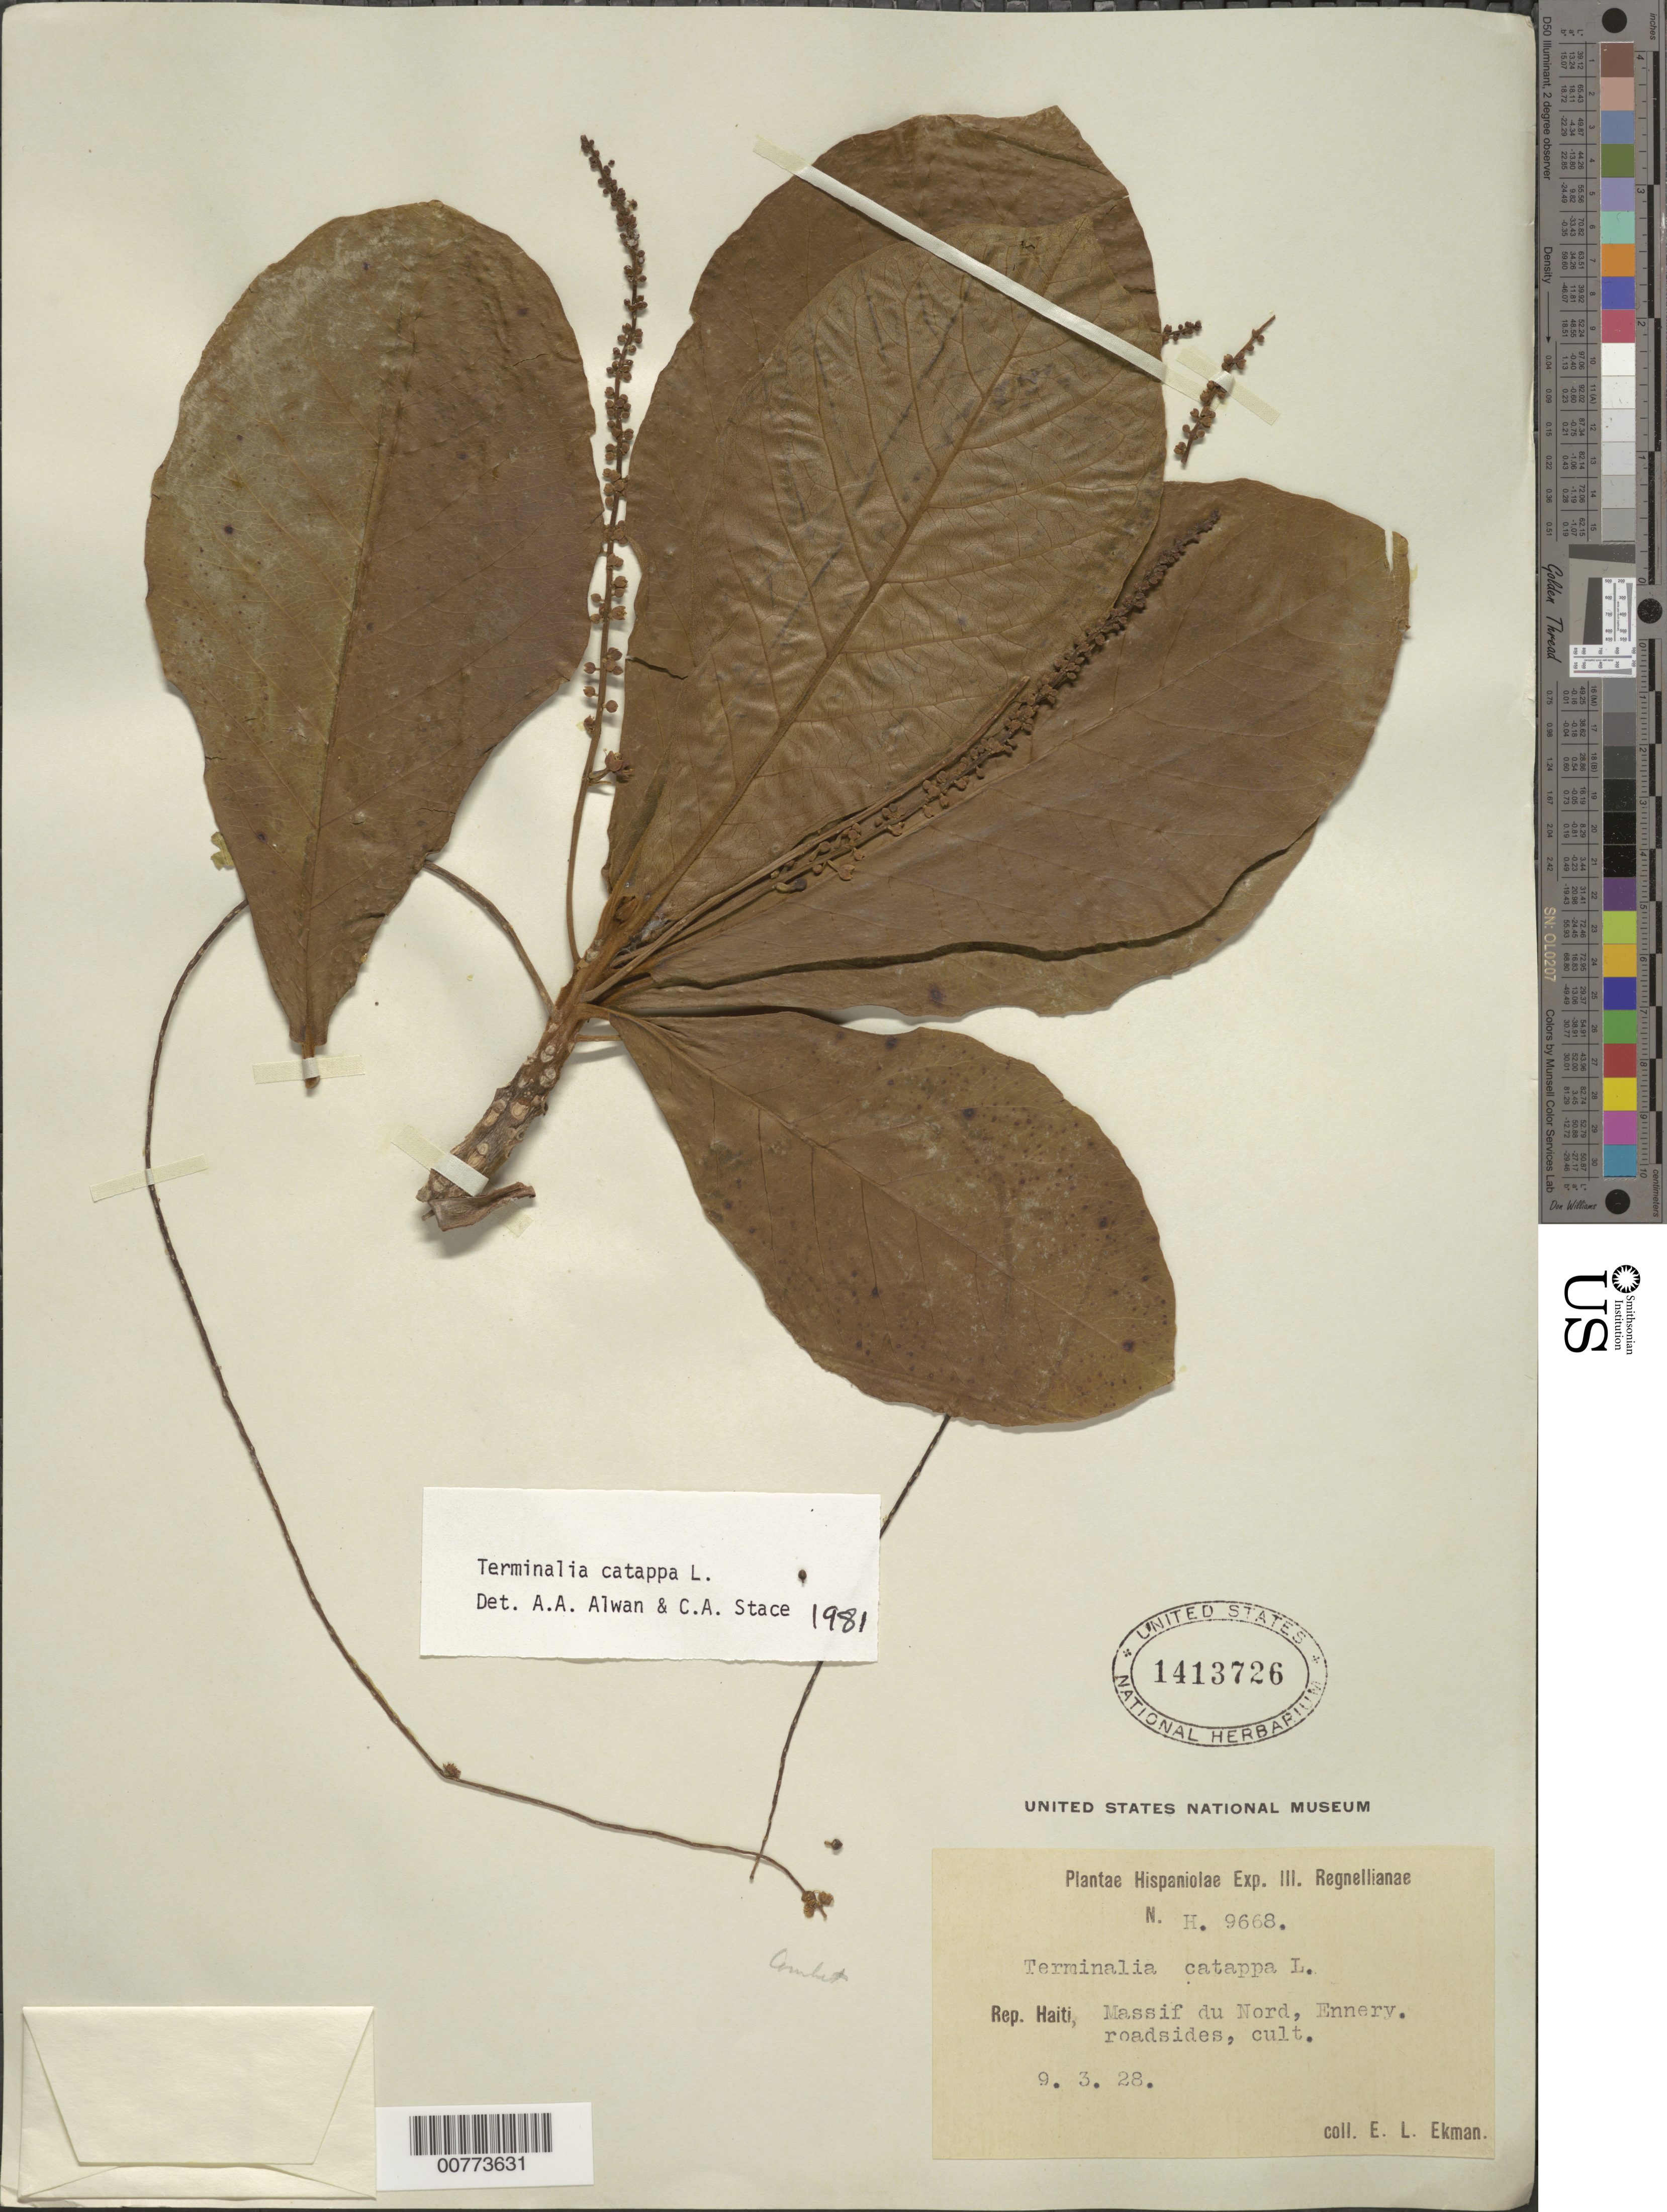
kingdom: Plantae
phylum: Tracheophyta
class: Magnoliopsida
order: Myrtales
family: Combretaceae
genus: Terminalia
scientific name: Terminalia catappa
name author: L.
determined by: Alwan, A. R.; Stace, C. A.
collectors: E. L. Ekman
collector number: H 9668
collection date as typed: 09 Mar 1928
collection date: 1928-03-09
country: Haiti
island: Hispaniola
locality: Massif du Nord, Ennery.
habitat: Roadside.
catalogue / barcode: US 1413726